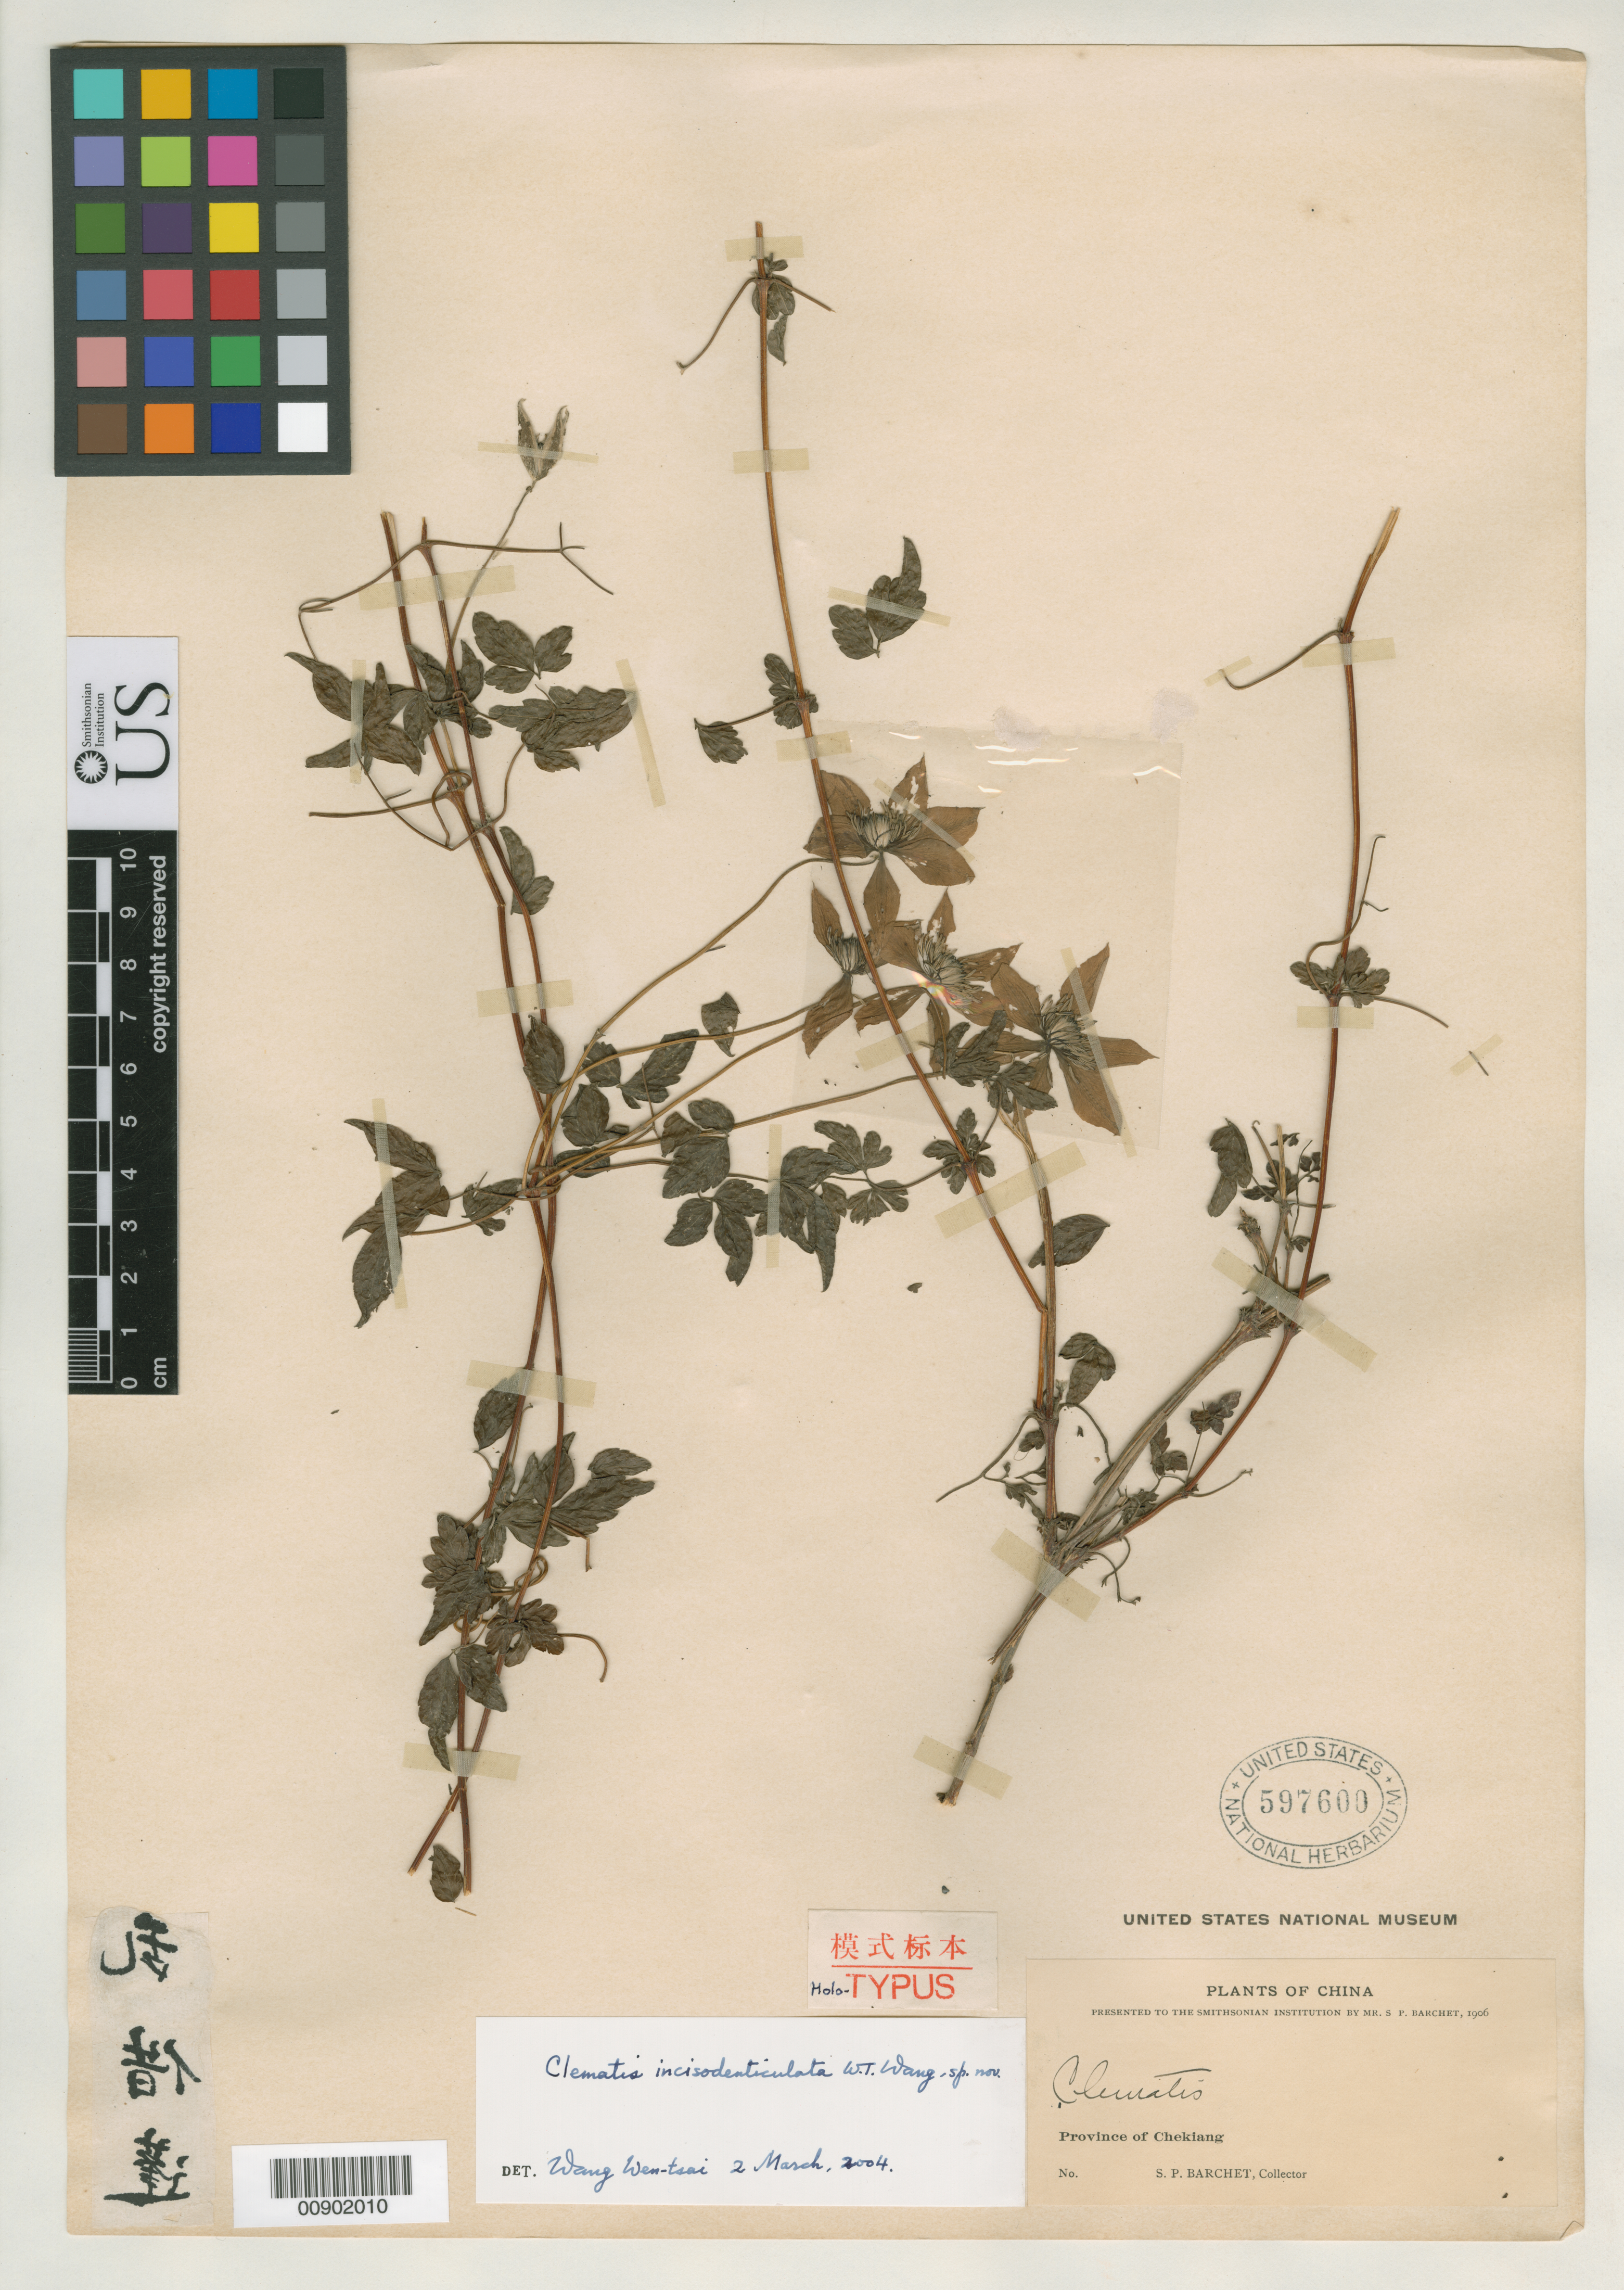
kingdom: Plantae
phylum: Tracheophyta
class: Magnoliopsida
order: Ranunculales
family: Ranunculaceae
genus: Clematis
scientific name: Clematis incisodenticulata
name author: W.T. Wang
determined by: Wang, W. T.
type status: Holotype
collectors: S. P. Barchet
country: China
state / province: Zhejiang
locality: Province of Chekiang.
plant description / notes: Specimen and protologue without precise locality or collection date.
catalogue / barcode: US 597600